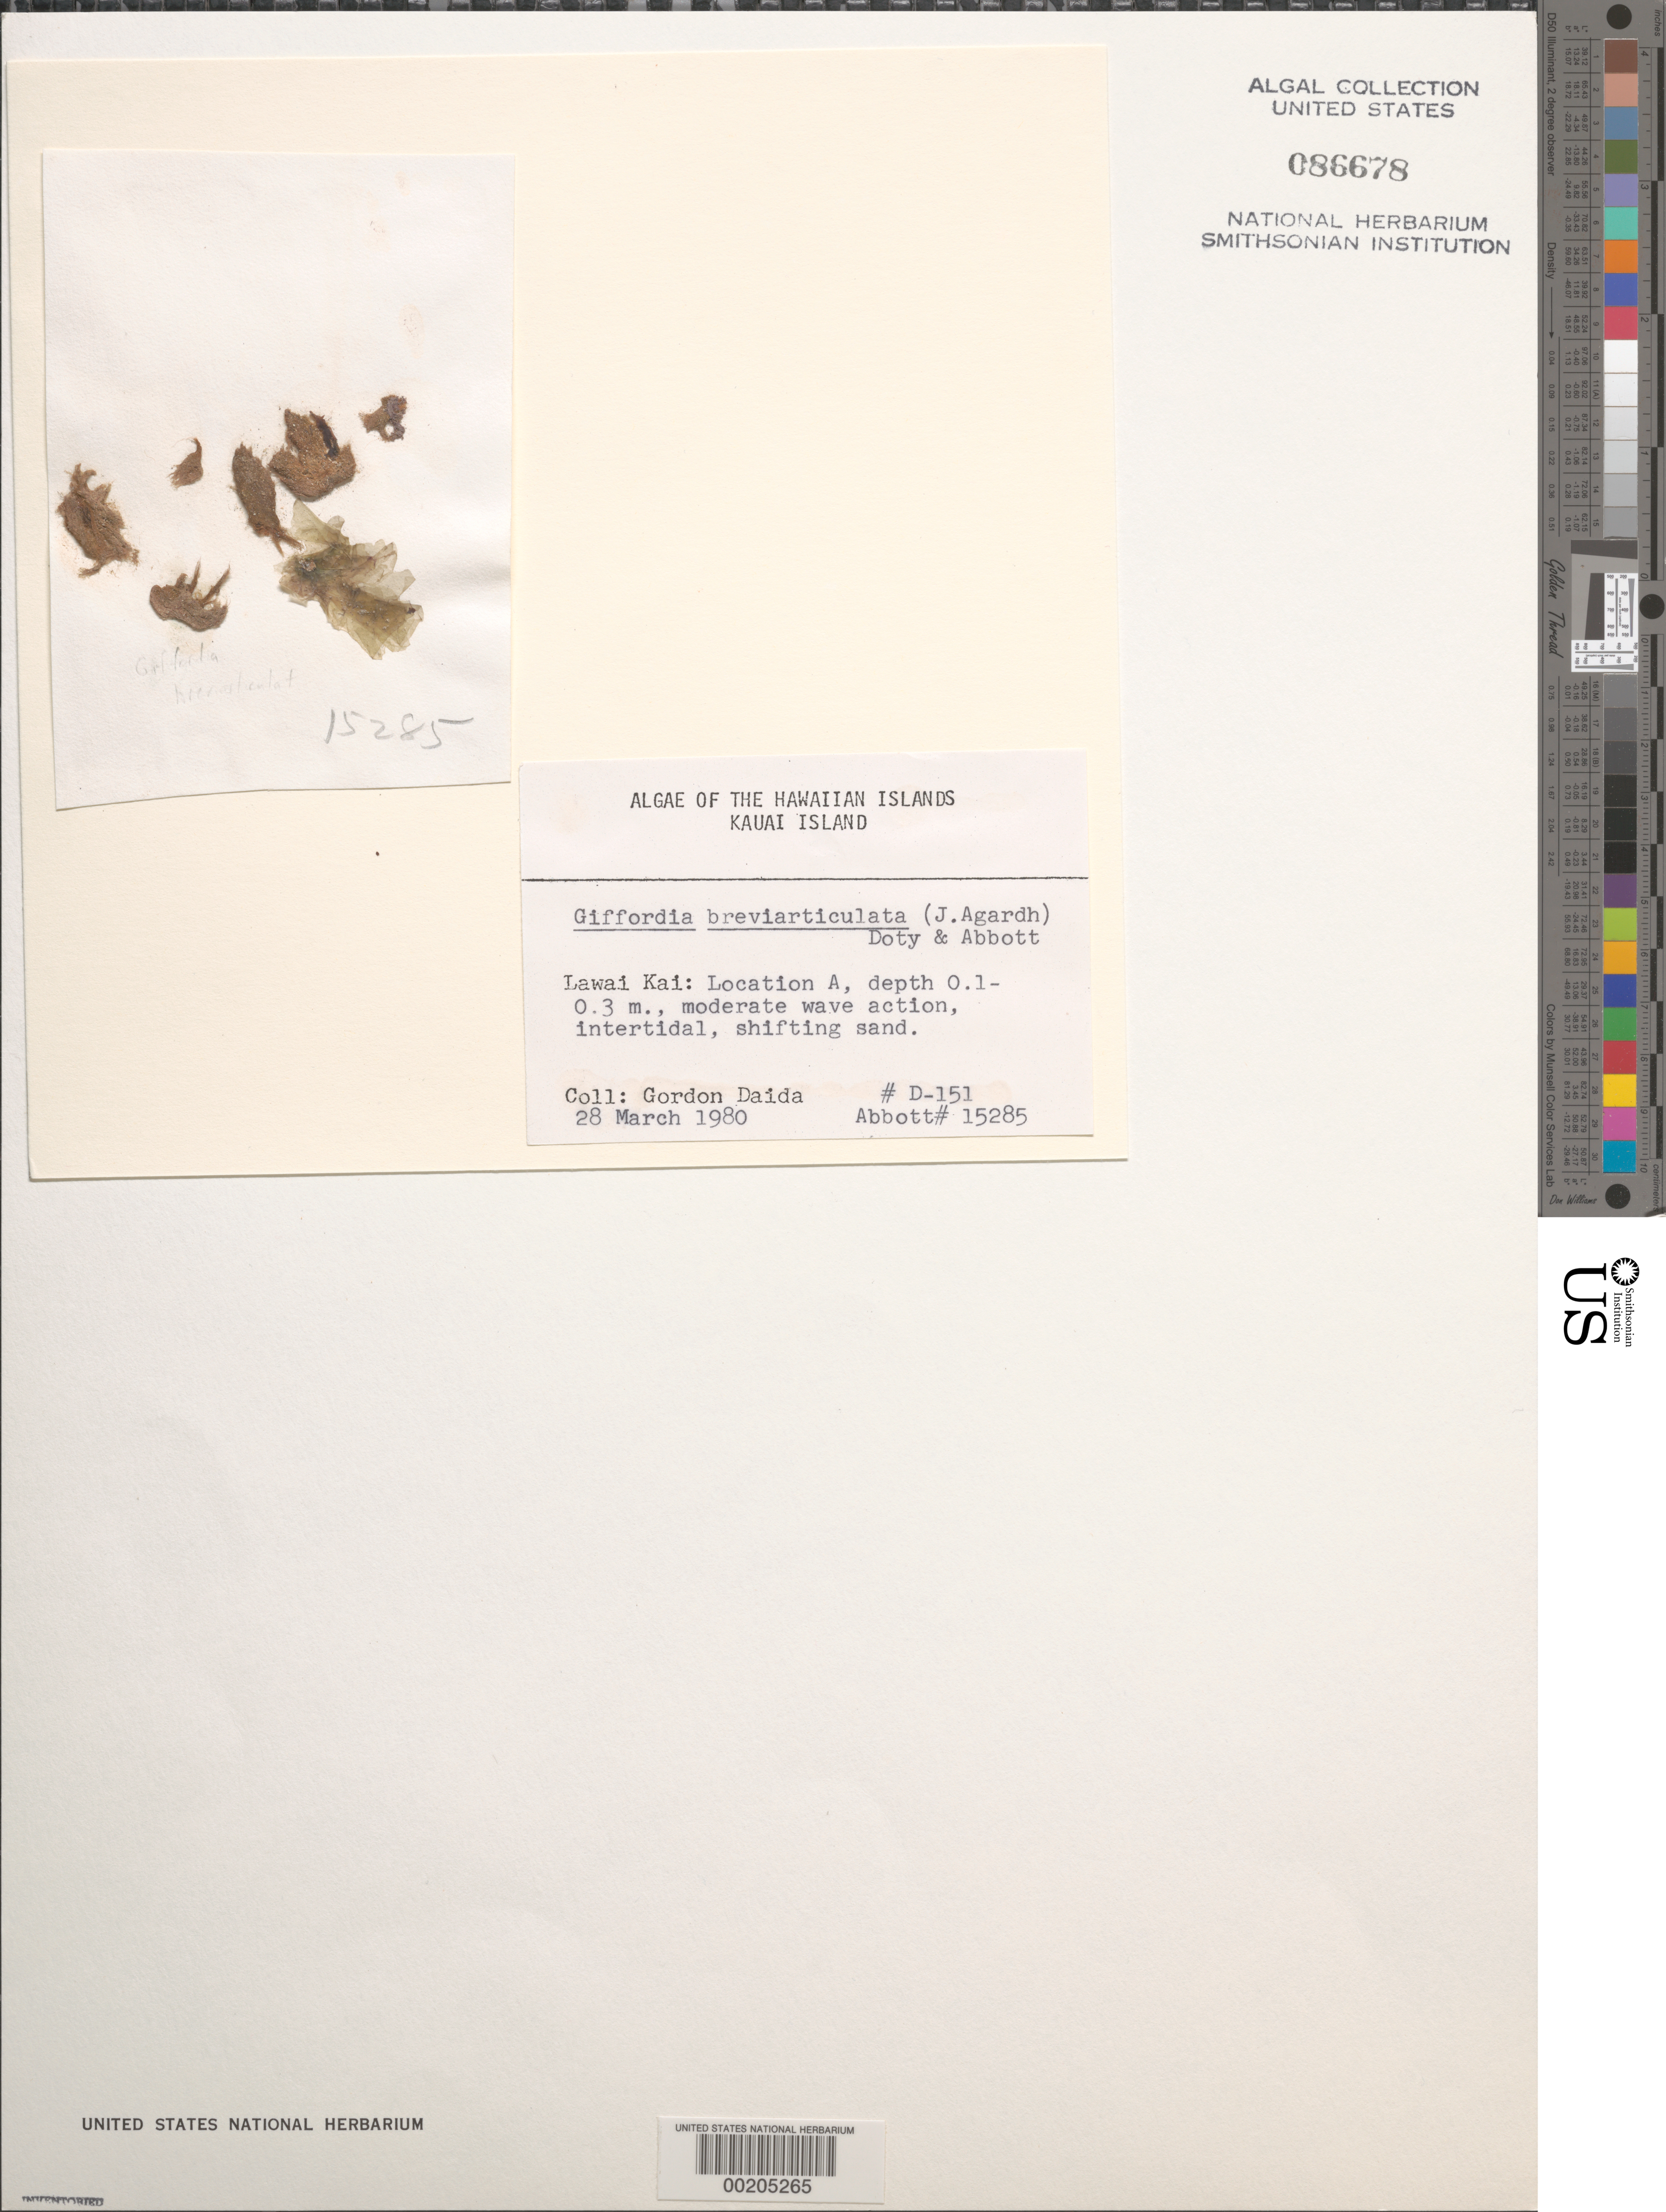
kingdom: Chromista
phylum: Ochrophyta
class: Phaeophyceae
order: Scytothamnales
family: Asteronemataceae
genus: Asteronema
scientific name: Asteronema breviarticulatum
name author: (J. Agardh) Ouriques & Bouzon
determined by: Algae name updating Project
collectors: G. Daida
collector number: D151 & IAA 15285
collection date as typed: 28 Mar 1980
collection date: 1980-03-28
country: United States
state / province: Hawaii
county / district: Kauai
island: Kaua'i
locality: Lawai Kai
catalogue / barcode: US 86678